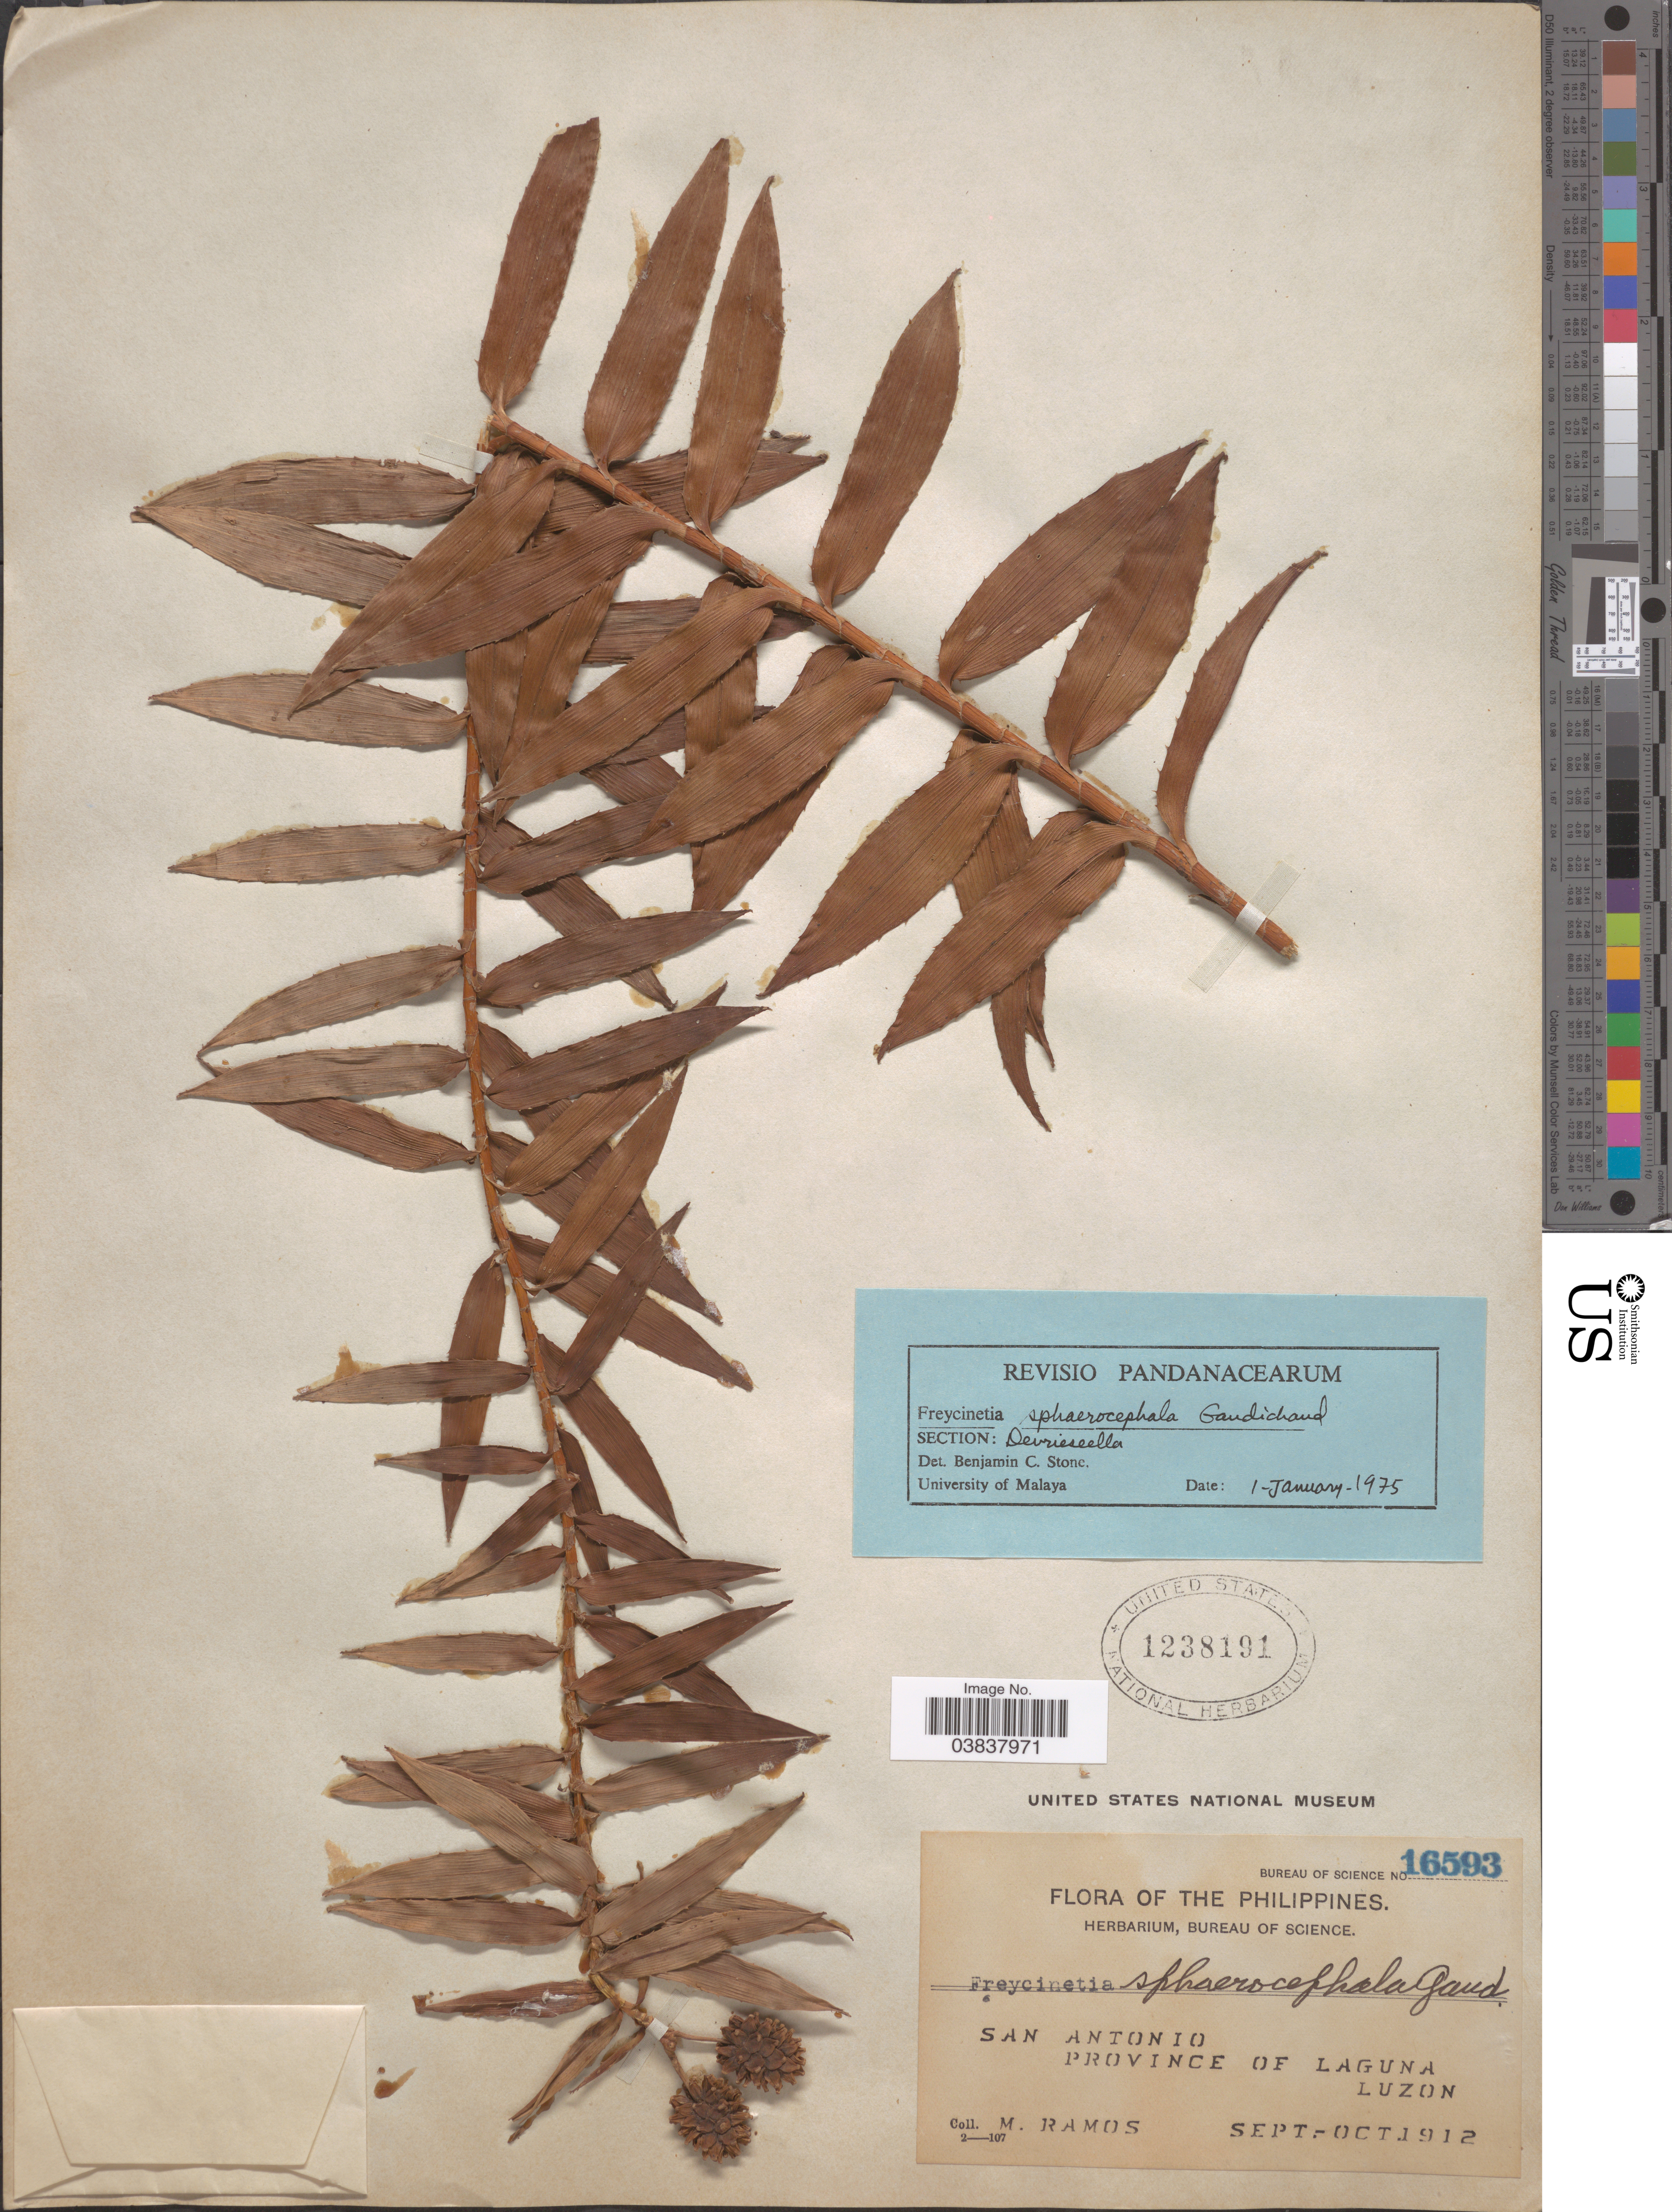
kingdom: Plantae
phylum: Tracheophyta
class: Liliopsida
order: Pandanales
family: Pandanaceae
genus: Freycinetia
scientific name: Freycinetia sphaerocephala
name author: Gaudich.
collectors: M. Ramos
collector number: Bureau of Science 16593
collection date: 1912-09/1912-10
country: Philippines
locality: San Antonio, Province of Laguna, Luzon.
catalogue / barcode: US 1238191